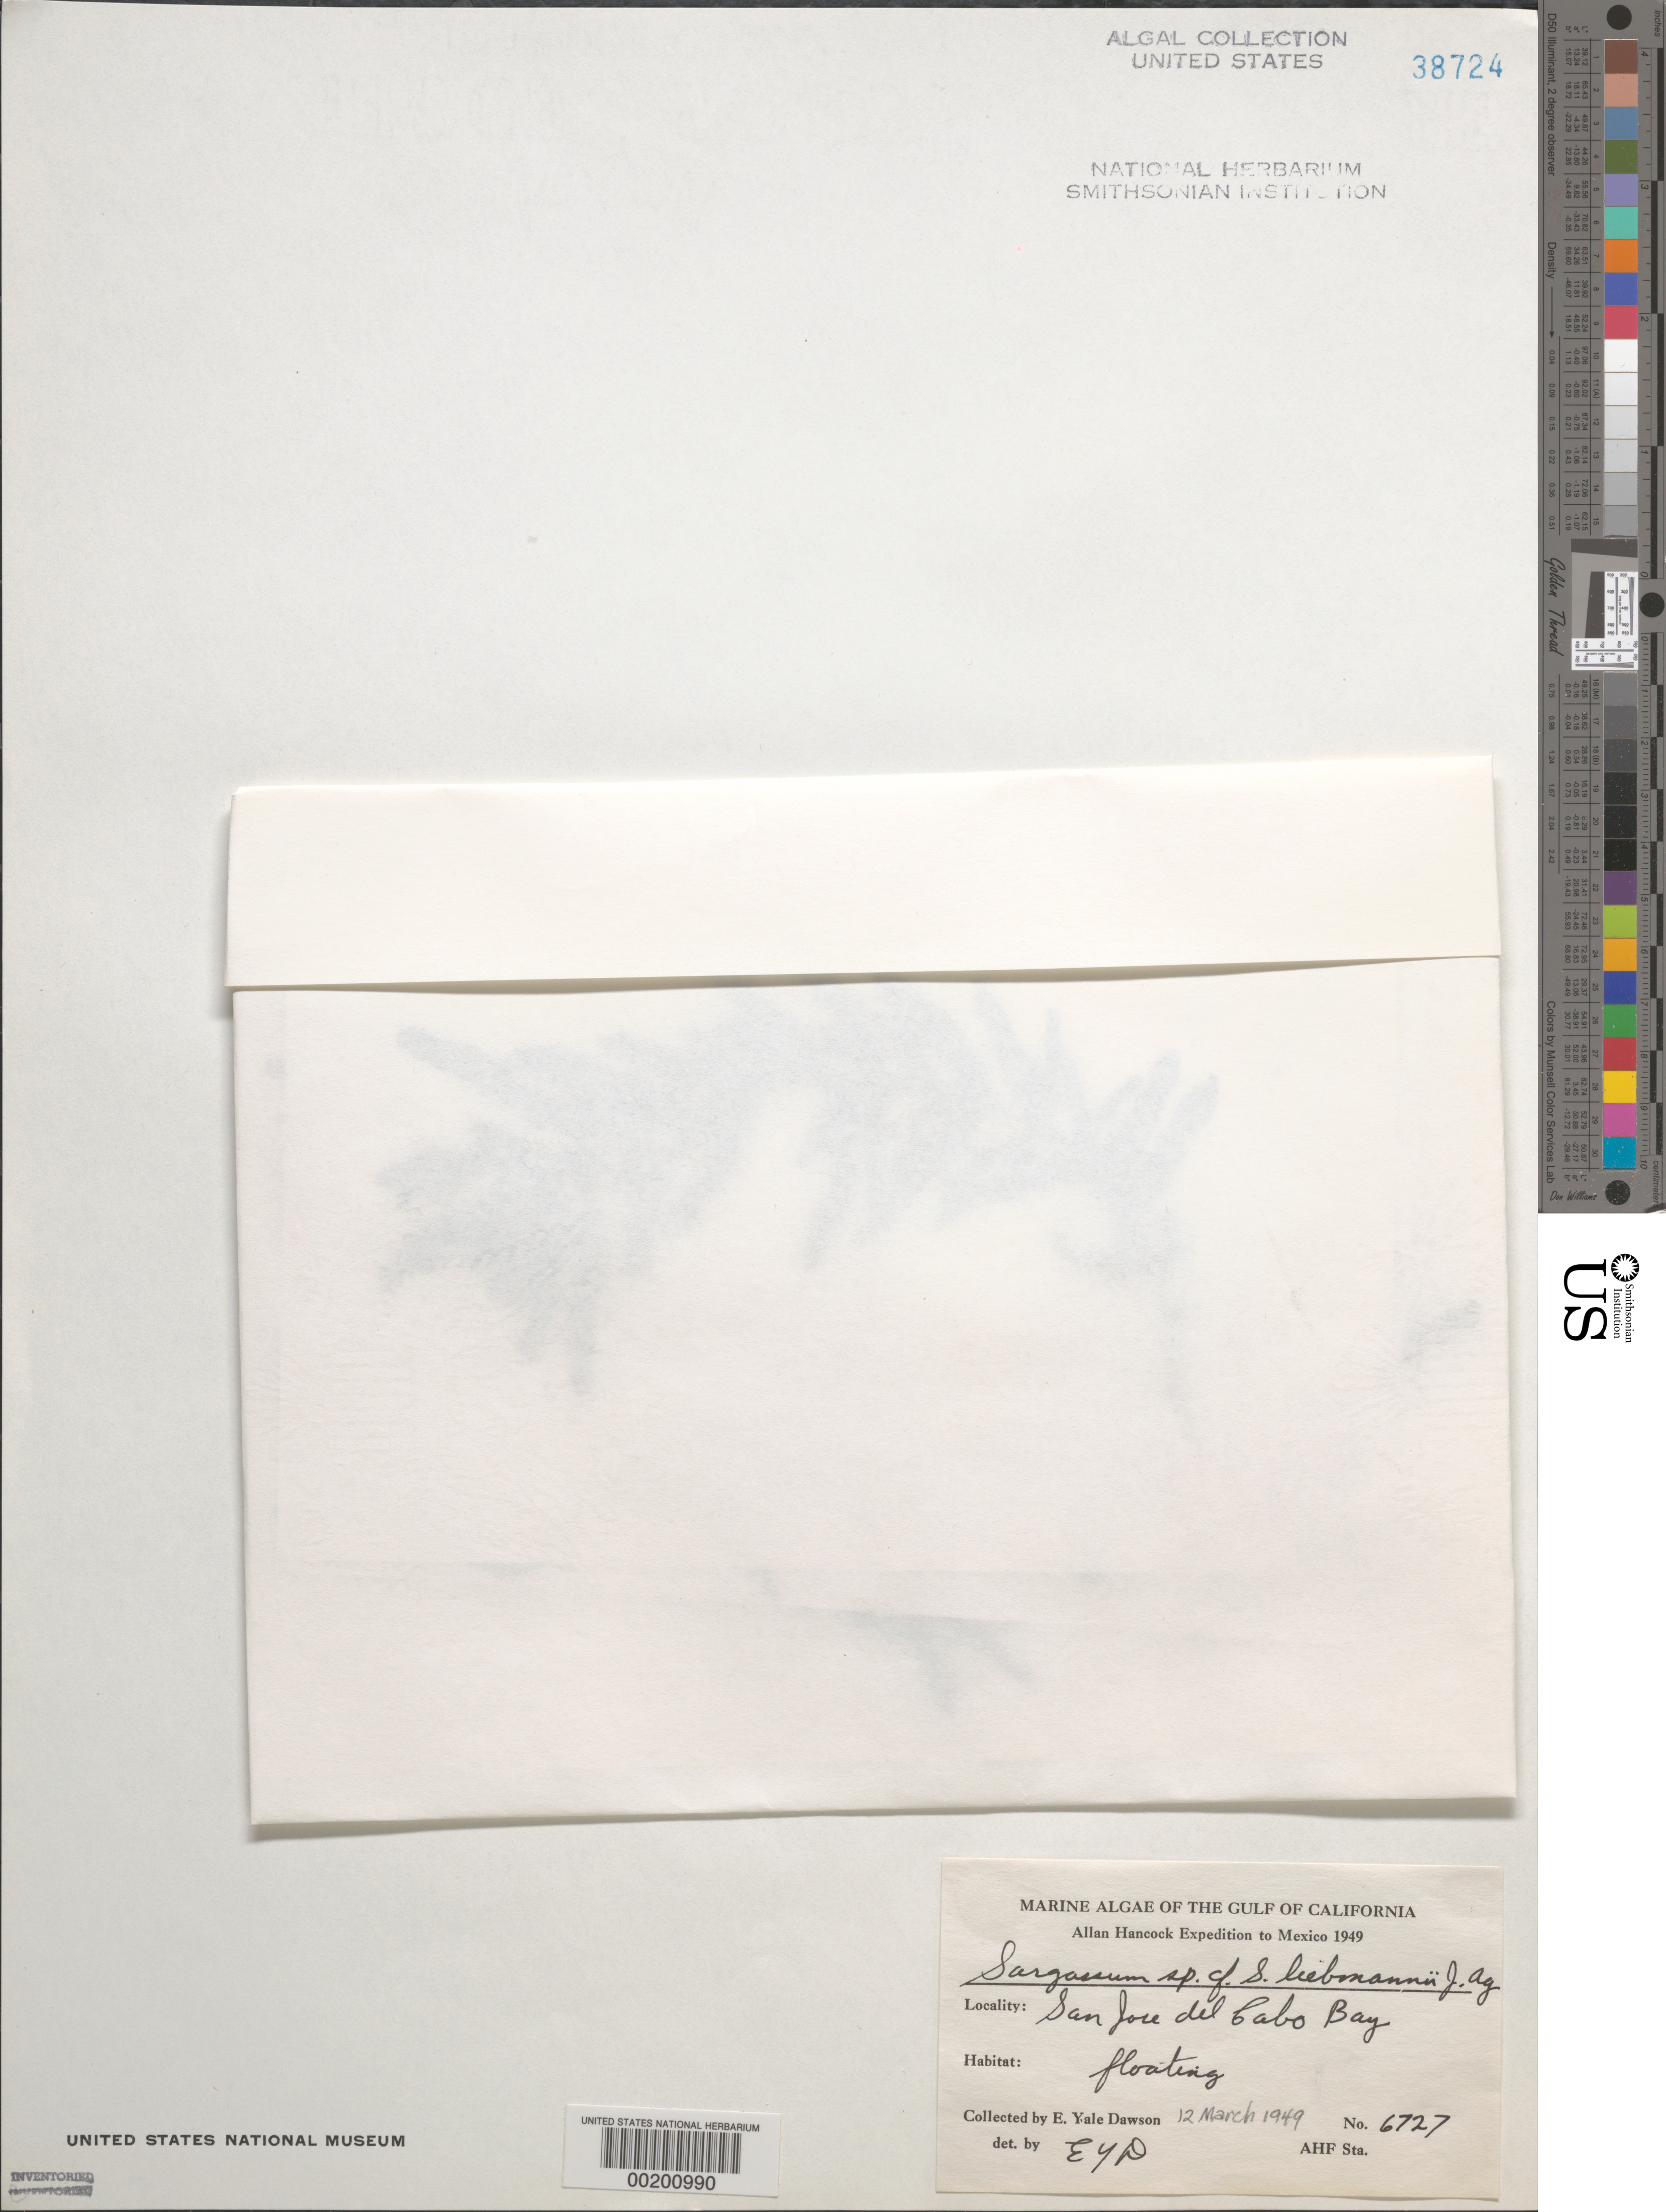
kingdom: Chromista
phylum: Ochrophyta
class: Phaeophyceae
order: Fucales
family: Sargassaceae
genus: Sargassum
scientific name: Sargassum liebmannii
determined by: Dawson, E. Y.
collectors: E. Y. Dawson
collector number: EYD 6727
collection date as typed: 12 Mar 1949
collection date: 1949-03-12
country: Mexico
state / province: Baja California Sur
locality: Bahia San Jose del Cabo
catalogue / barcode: US 38724